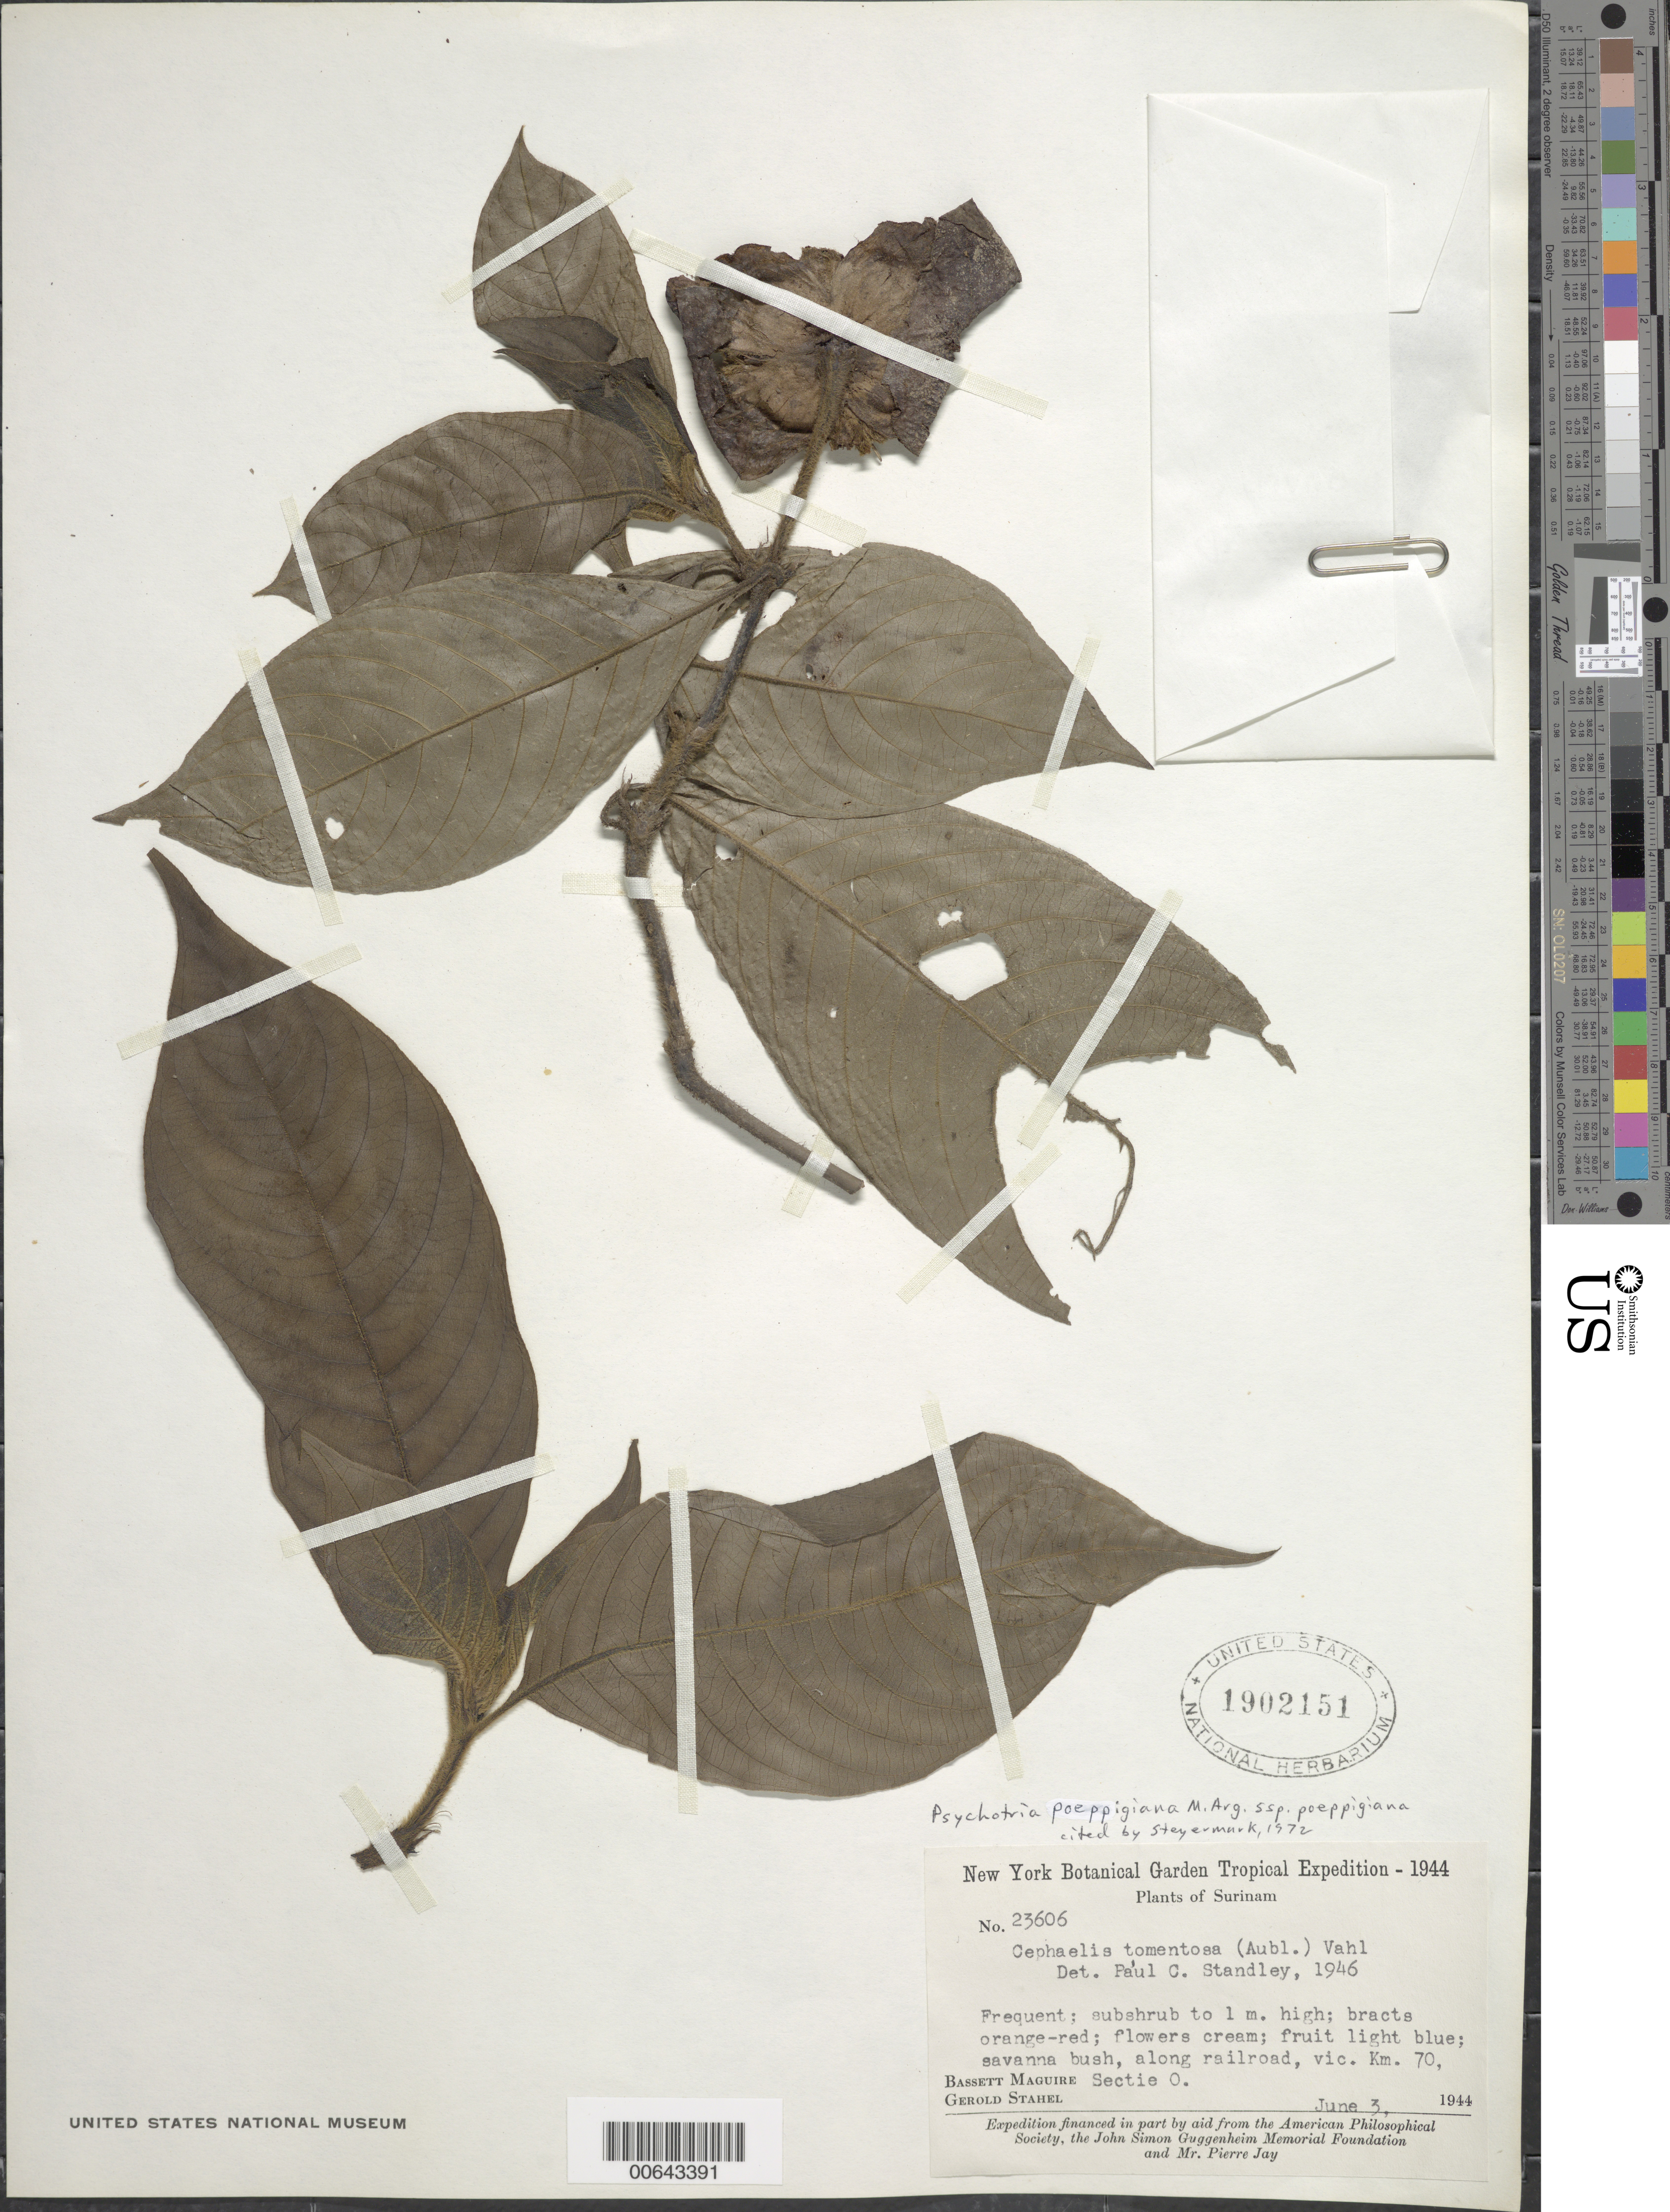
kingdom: Plantae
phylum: Tracheophyta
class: Magnoliopsida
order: Gentianales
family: Rubiaceae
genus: Palicourea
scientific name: Palicourea tomentosa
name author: (Aubl.) Borhidi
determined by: Kirkbride, J. H., Jr.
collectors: B. Maguire & G. Stahel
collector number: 23606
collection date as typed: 3-Jun-44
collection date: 1944-06-03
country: Suriname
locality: Zanderij Is, Sectie O, km 70, along railroad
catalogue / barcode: US 1902151